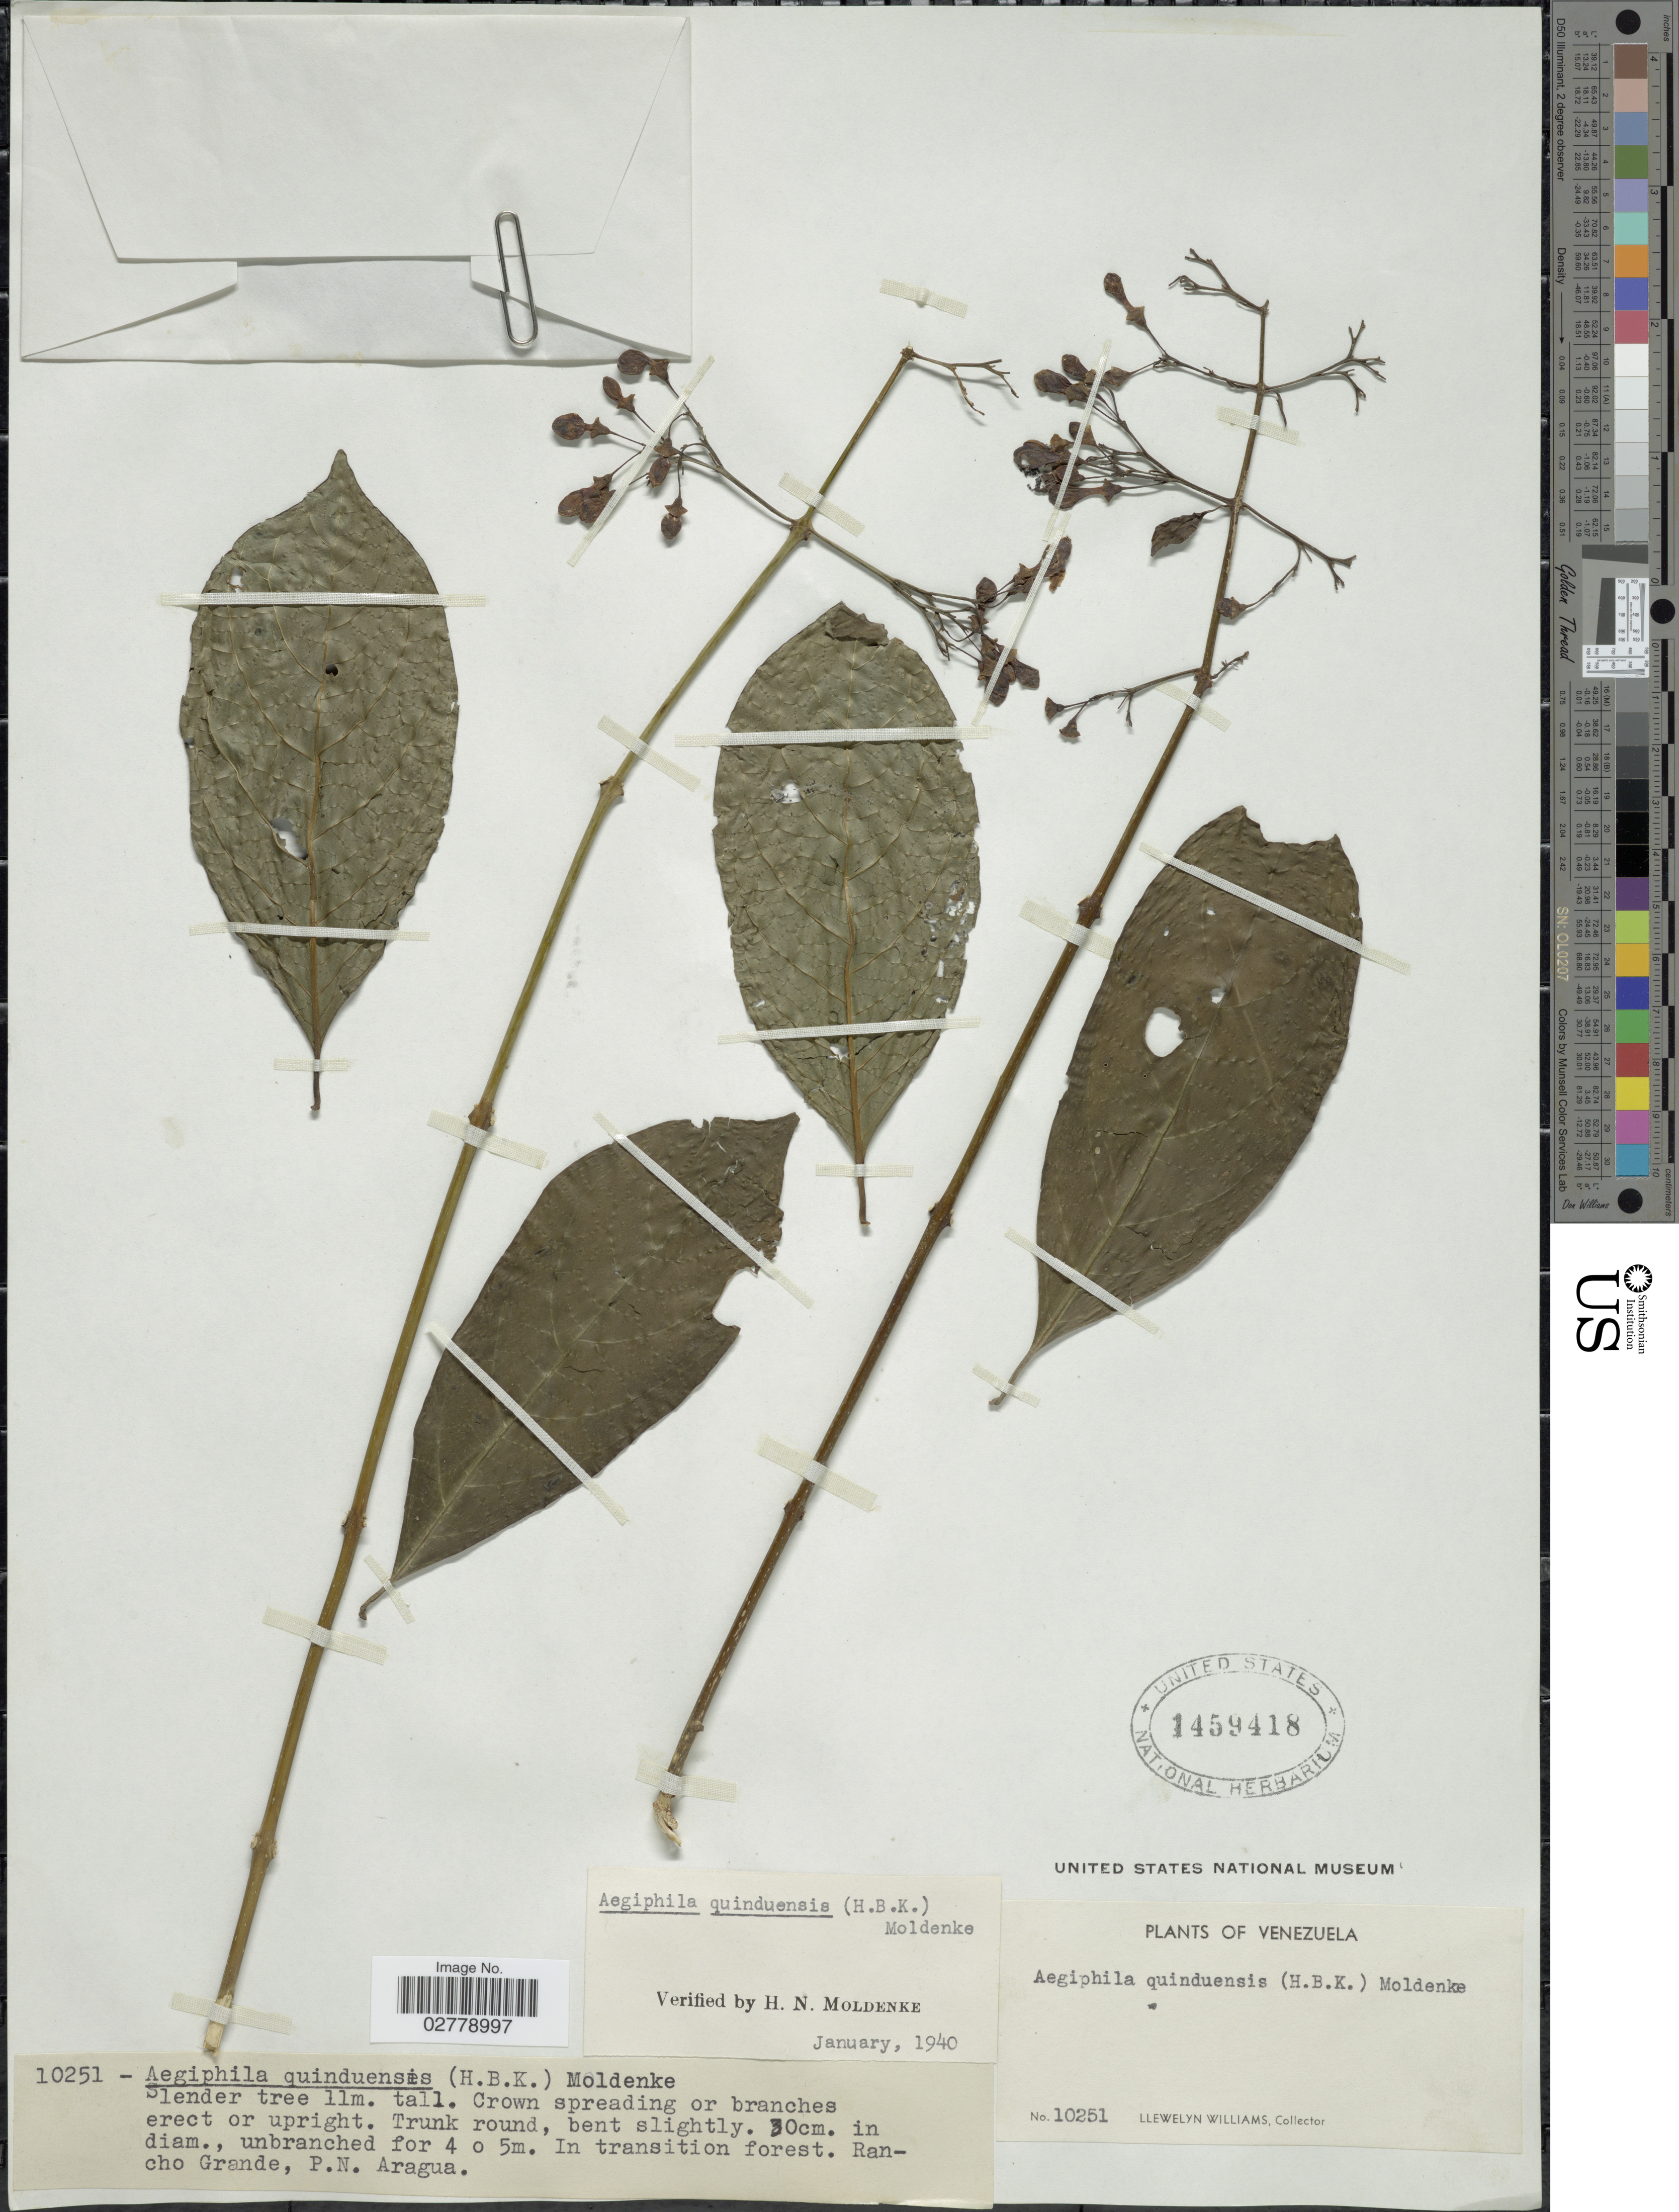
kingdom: Plantae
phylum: Tracheophyta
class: Magnoliopsida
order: Lamiales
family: Lamiaceae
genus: Aegiphila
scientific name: Aegiphila quinduensis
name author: (Kunth) Moldenke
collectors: Ll. Williams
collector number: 10251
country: Venezuela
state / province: Aragua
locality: Rancho Grande, P.N. Aragua.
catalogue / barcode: US 1459418